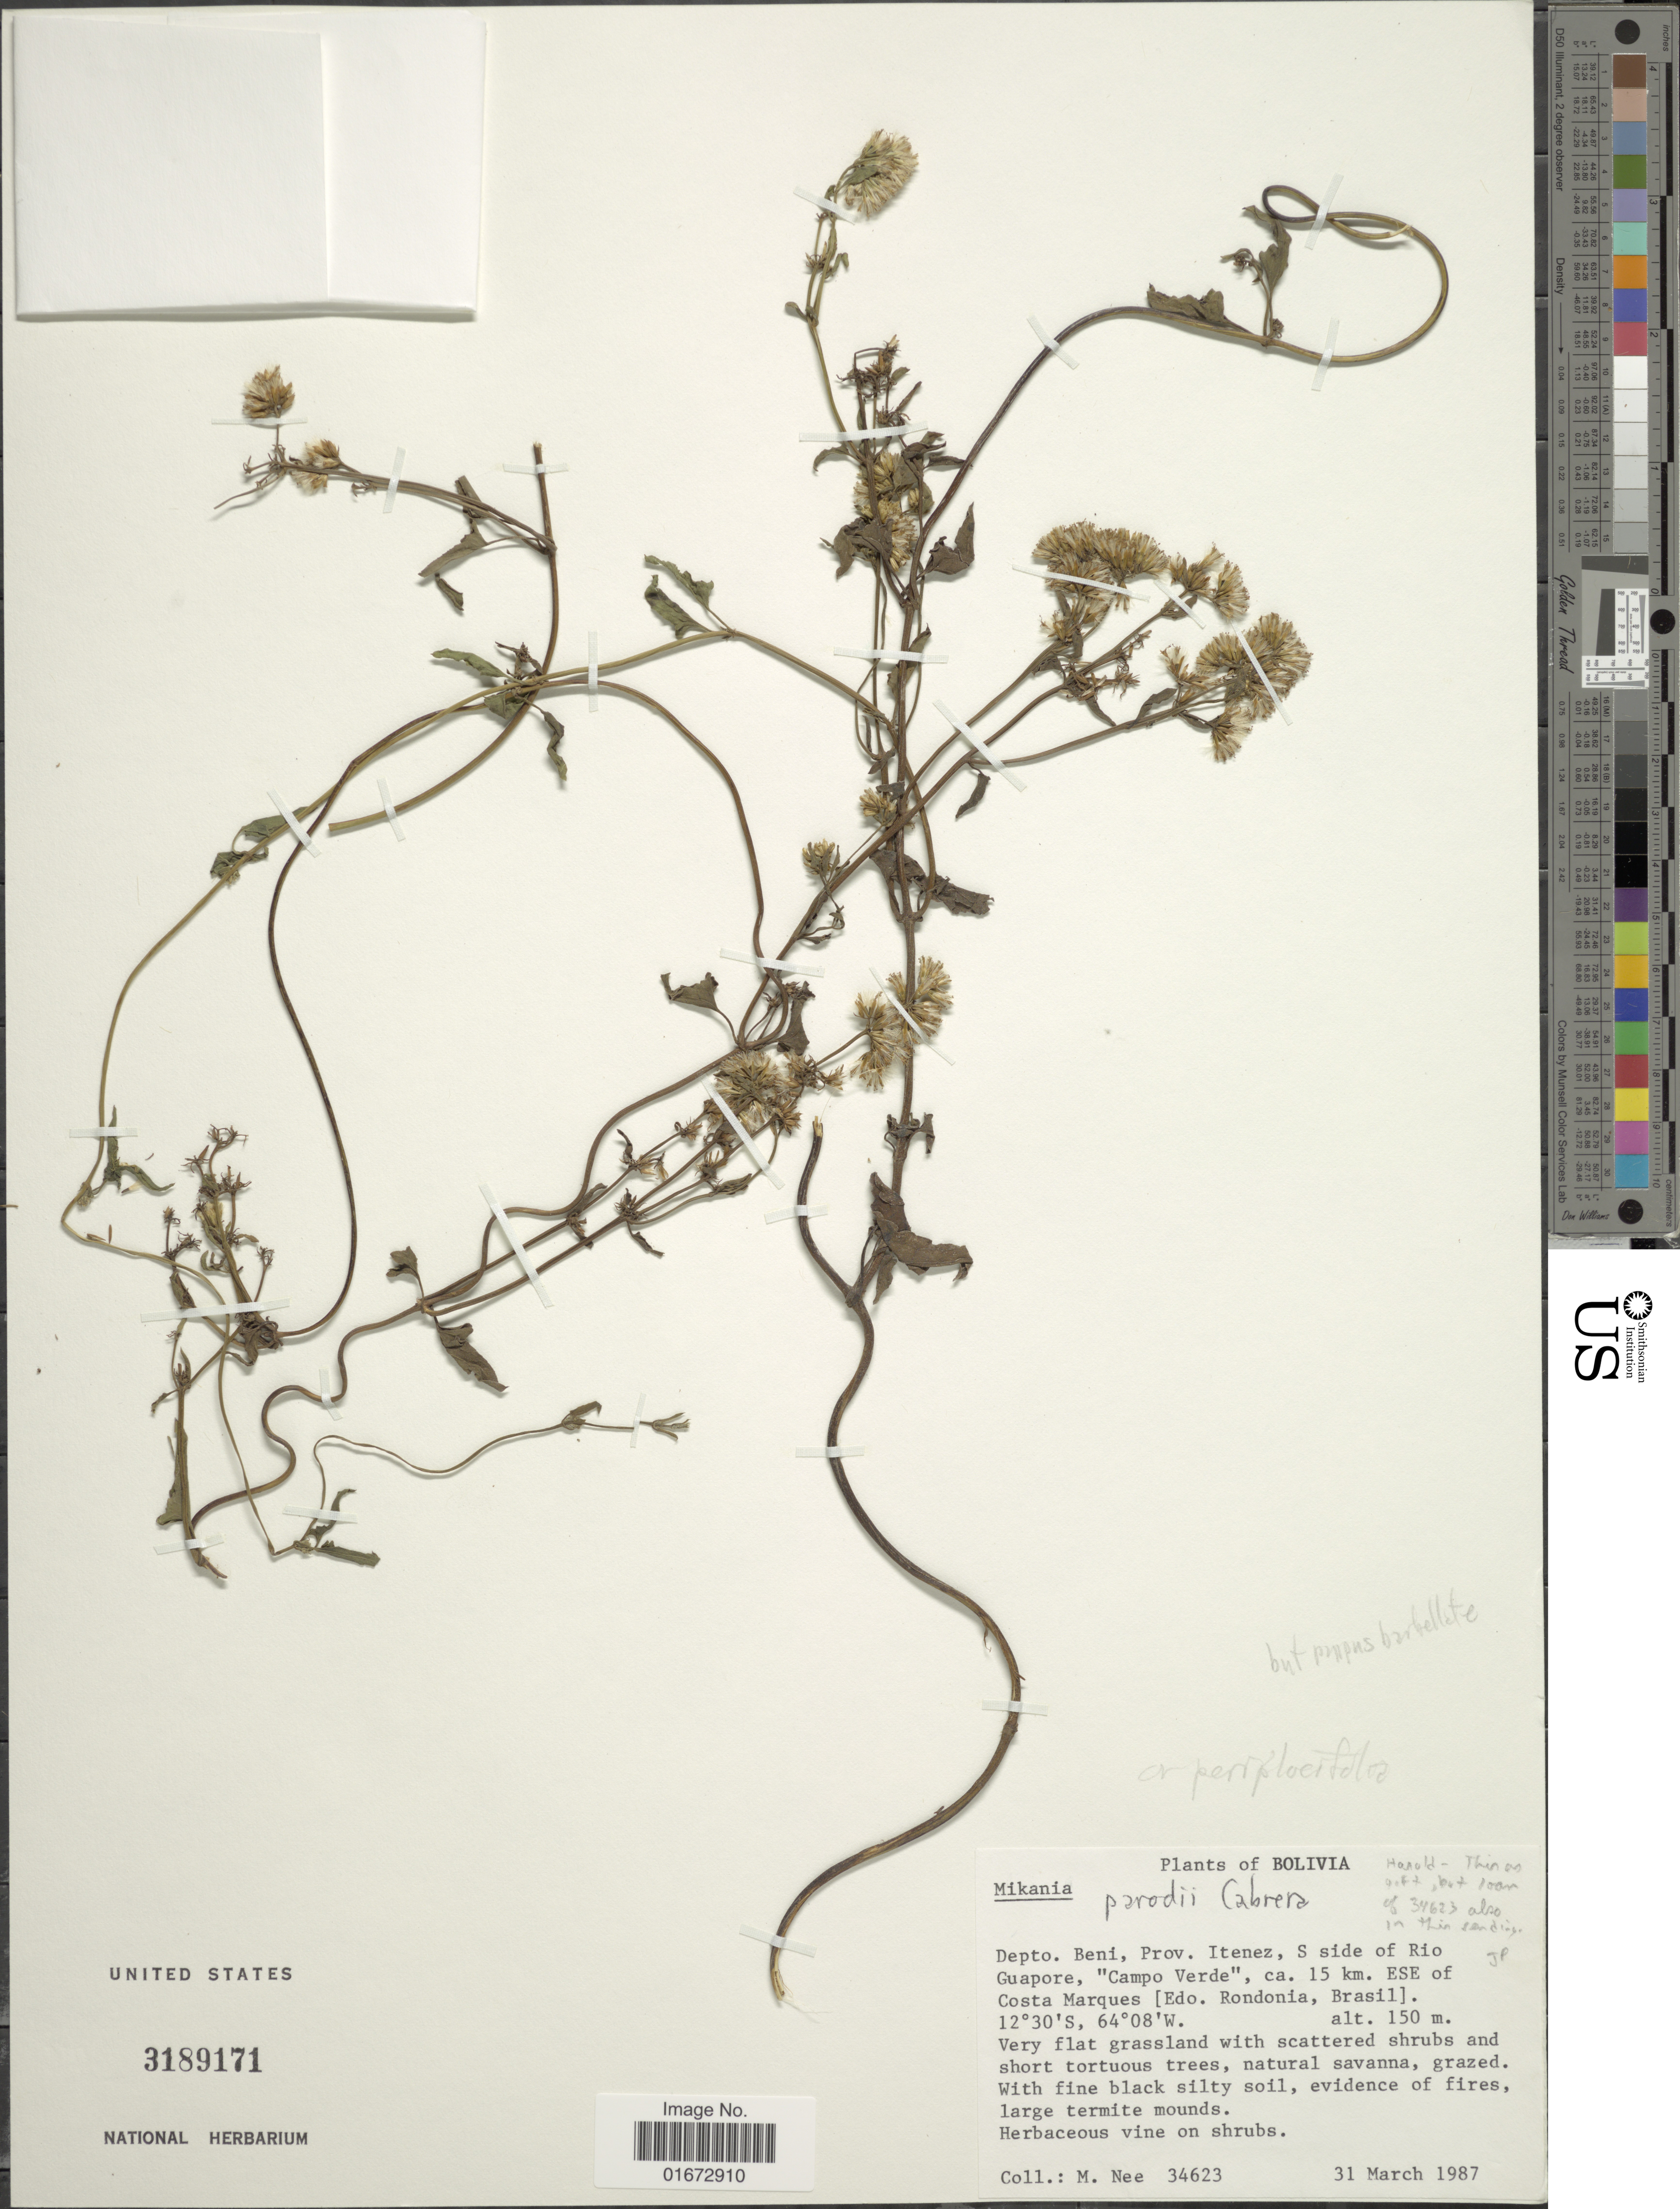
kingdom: Plantae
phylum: Tracheophyta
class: Magnoliopsida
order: Asterales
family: Asteraceae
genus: Mikania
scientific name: Mikania parodii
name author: Cabrera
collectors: M. Nee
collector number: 34623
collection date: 1987-03-31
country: Bolivia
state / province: Beni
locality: Depto. Beni, Prov. Itenez, S side of Rio Guapore, "Campo Verde", ca. 15 km. ESE of Costa Marques [Edo. Rondonia, Brasil]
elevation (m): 150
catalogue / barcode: US 3189171